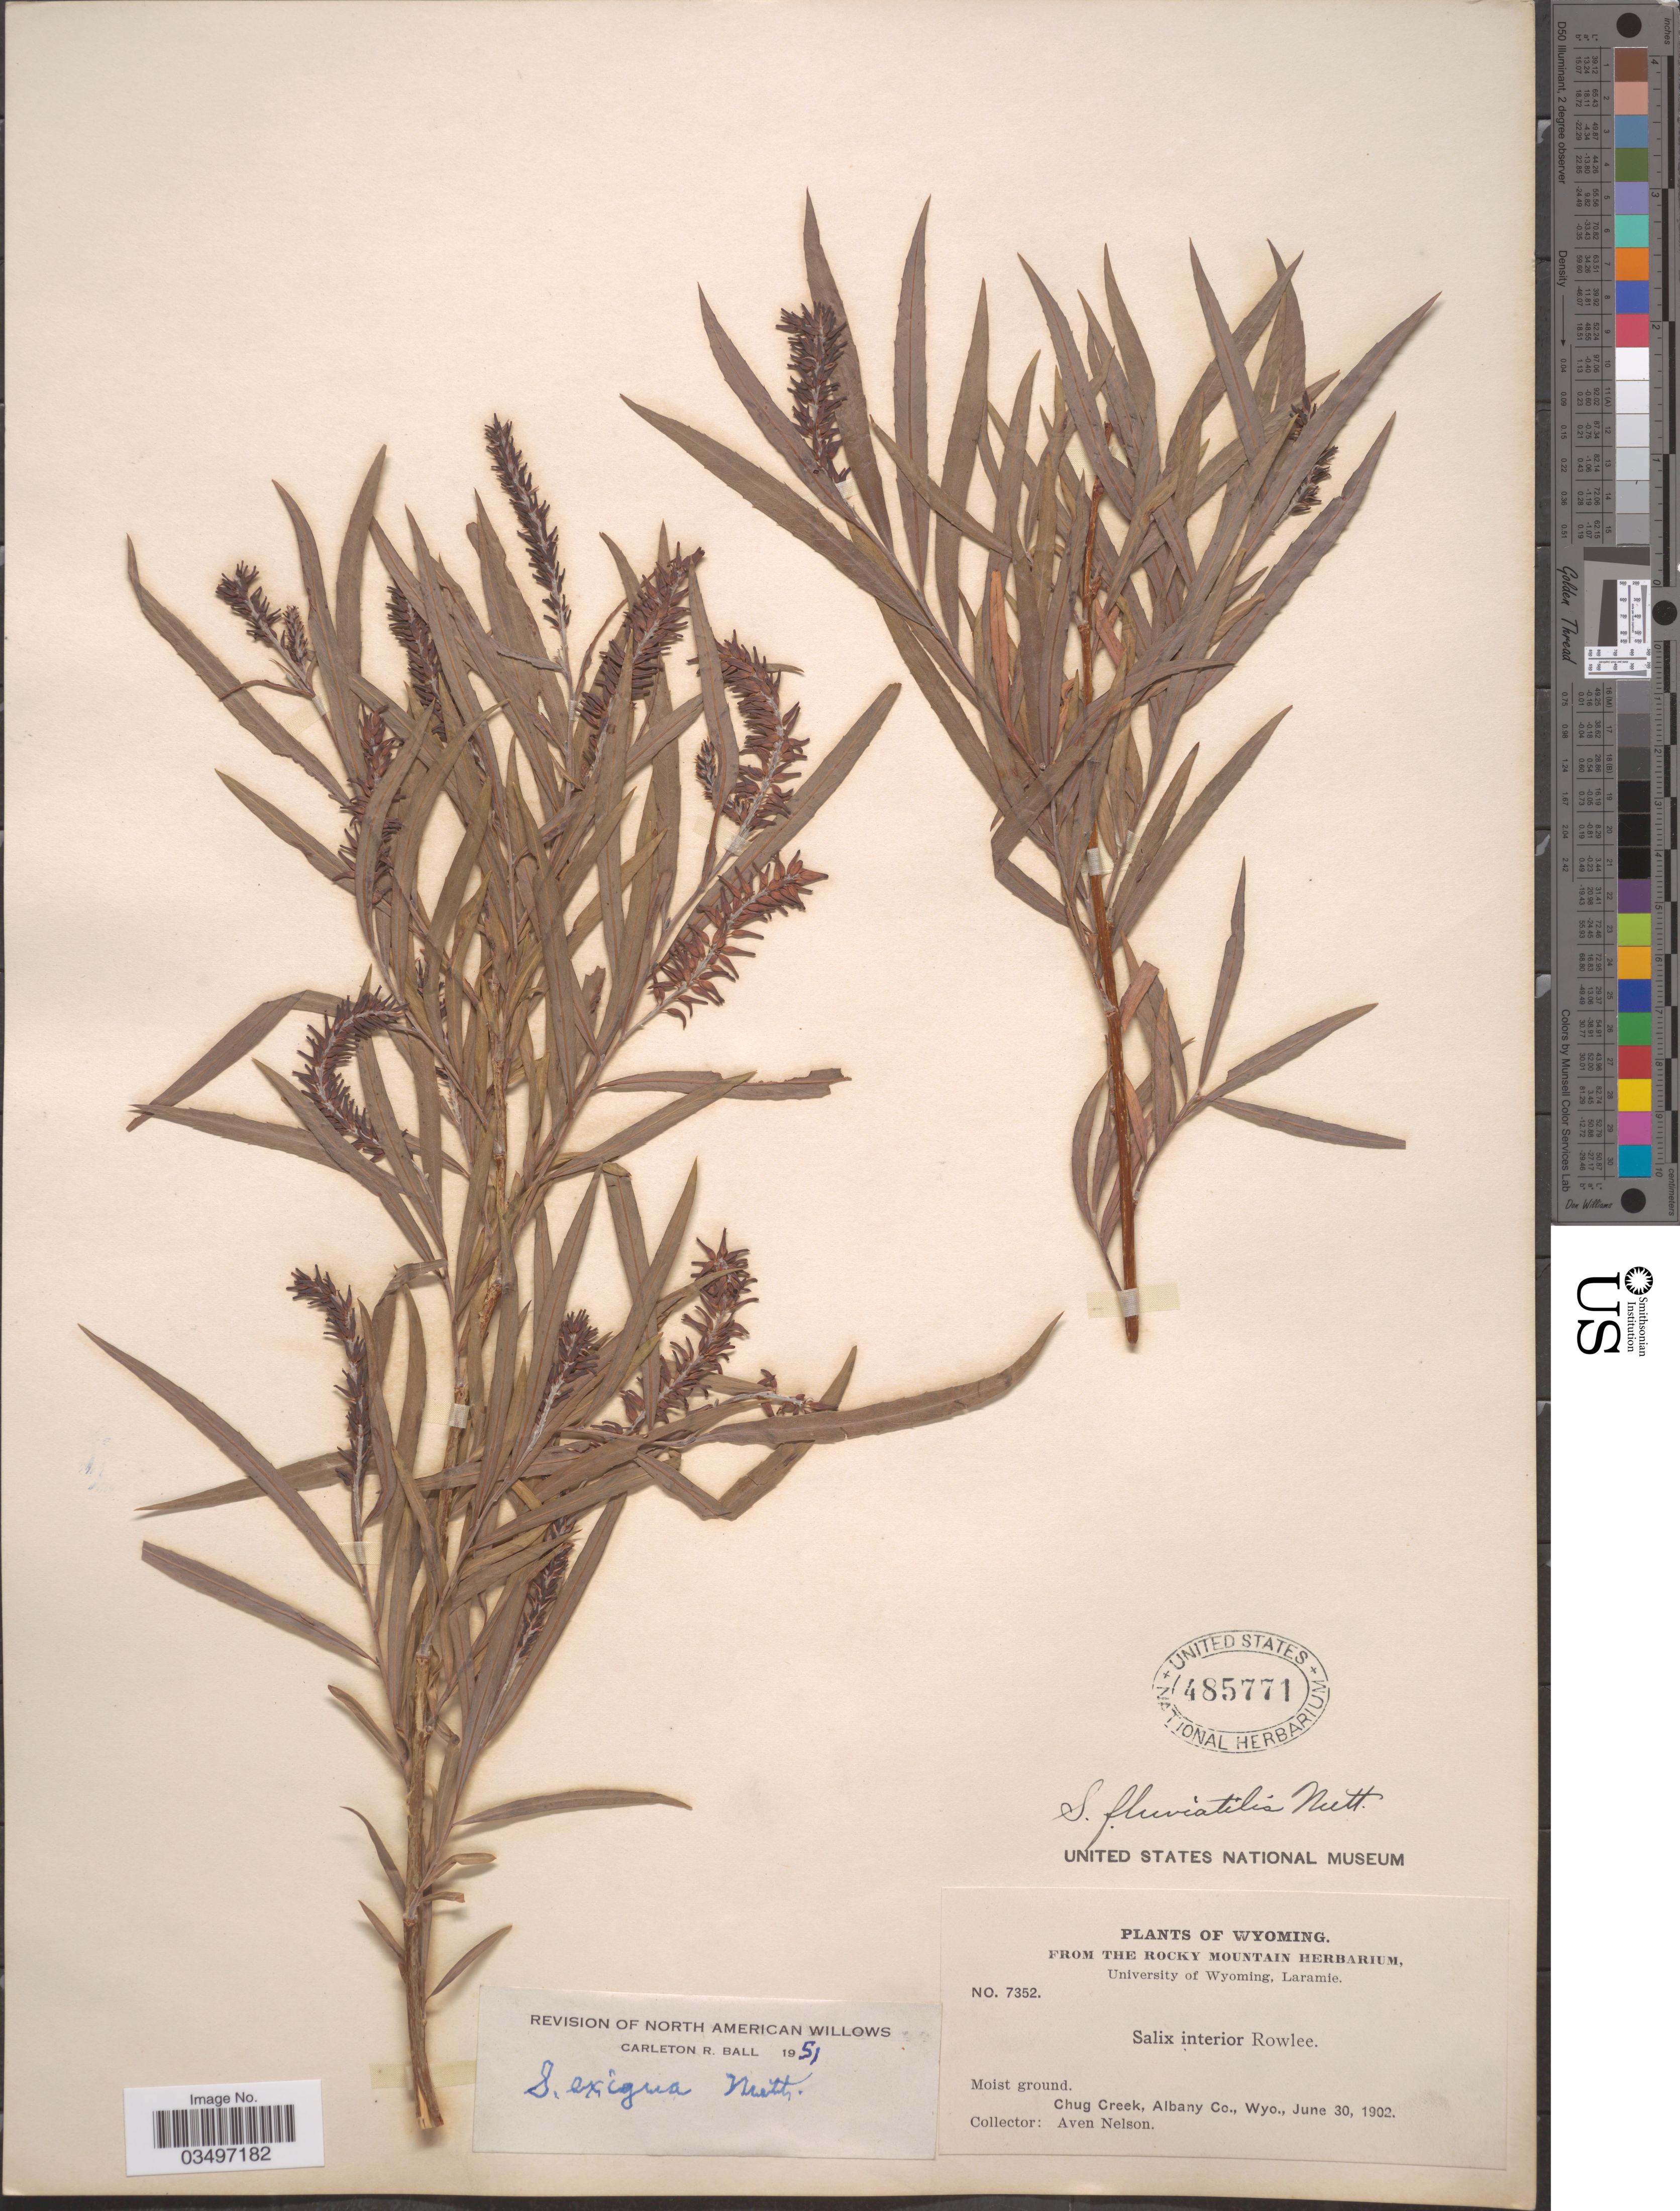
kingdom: Plantae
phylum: Tracheophyta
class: Magnoliopsida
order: Malpighiales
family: Salicaceae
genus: Salix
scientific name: Salix exigua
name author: Nutt.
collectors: A. Nelson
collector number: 7352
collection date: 1902-06-30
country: United States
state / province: Wyoming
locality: Moist ground. Chug Creek, Albany Co.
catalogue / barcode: US 485771